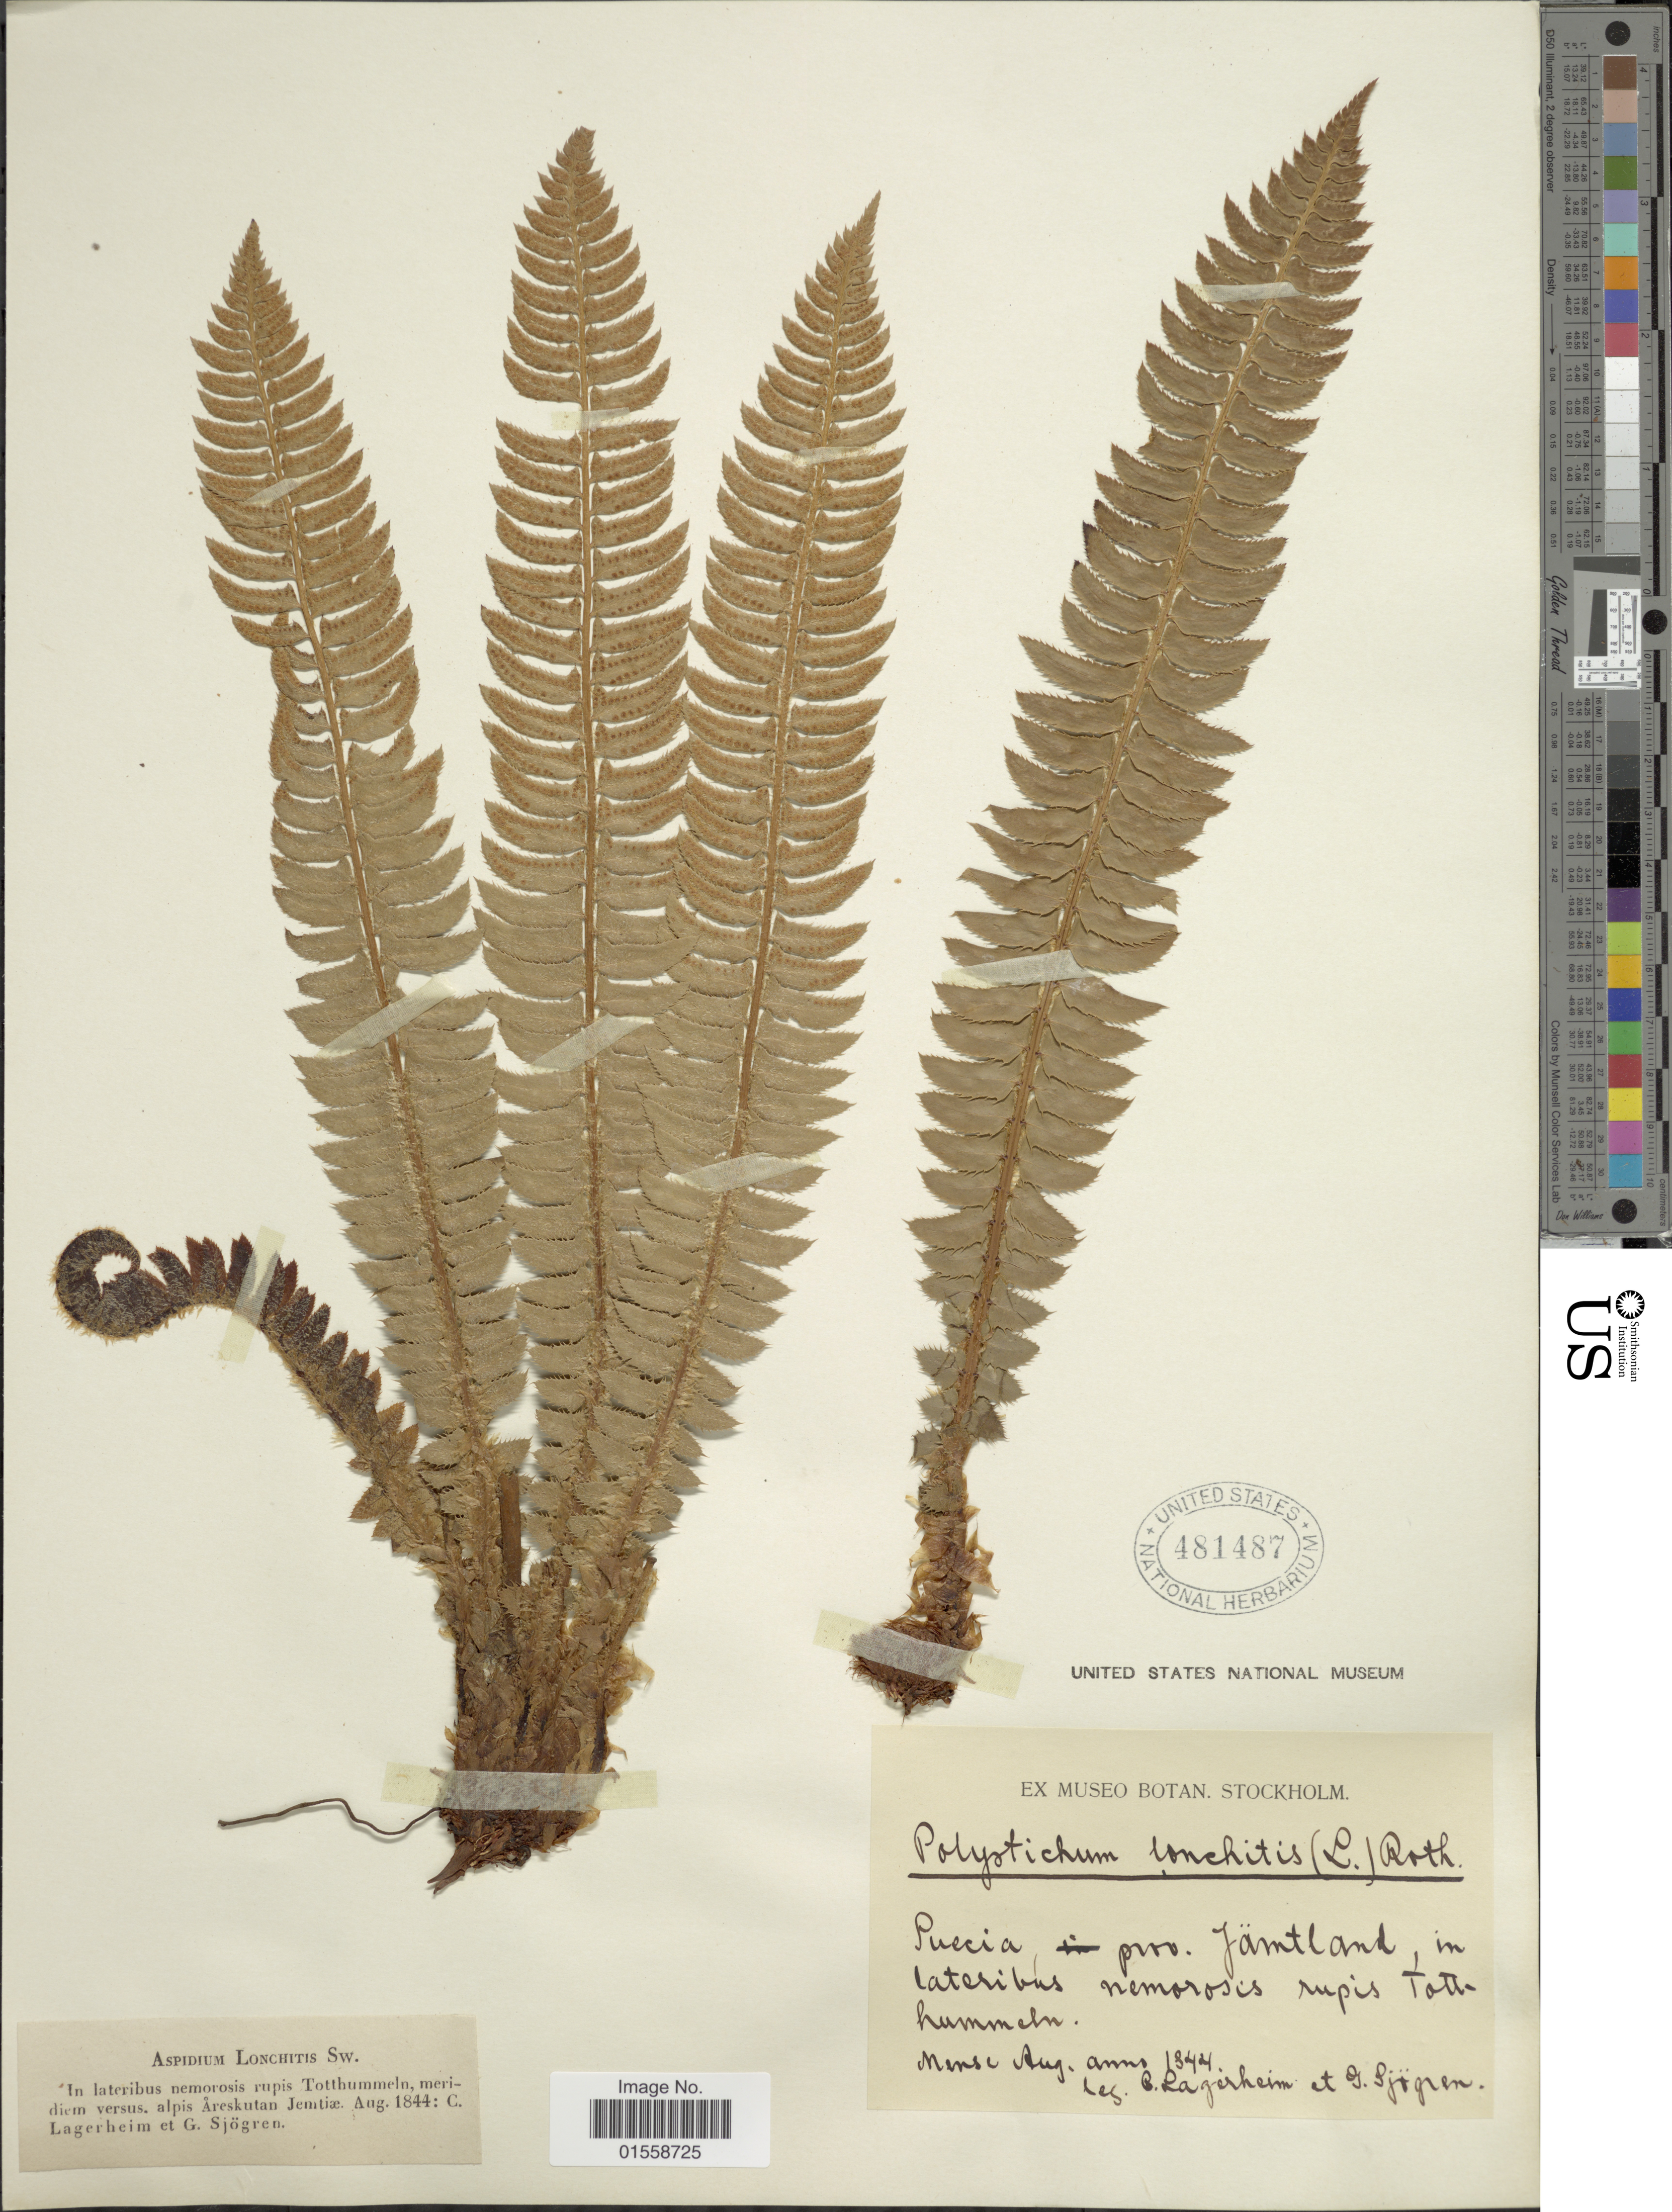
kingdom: Plantae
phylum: Tracheophyta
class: Polypodiopsida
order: Polypodiales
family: Dryopteridaceae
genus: Polystichum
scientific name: Polystichum lonchitis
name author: (Roth) L.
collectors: C. Lagerheim & G. Sjögren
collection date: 1844-08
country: Sweden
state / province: Jämtland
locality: Åreskutan, Totthummeln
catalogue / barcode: US 481487